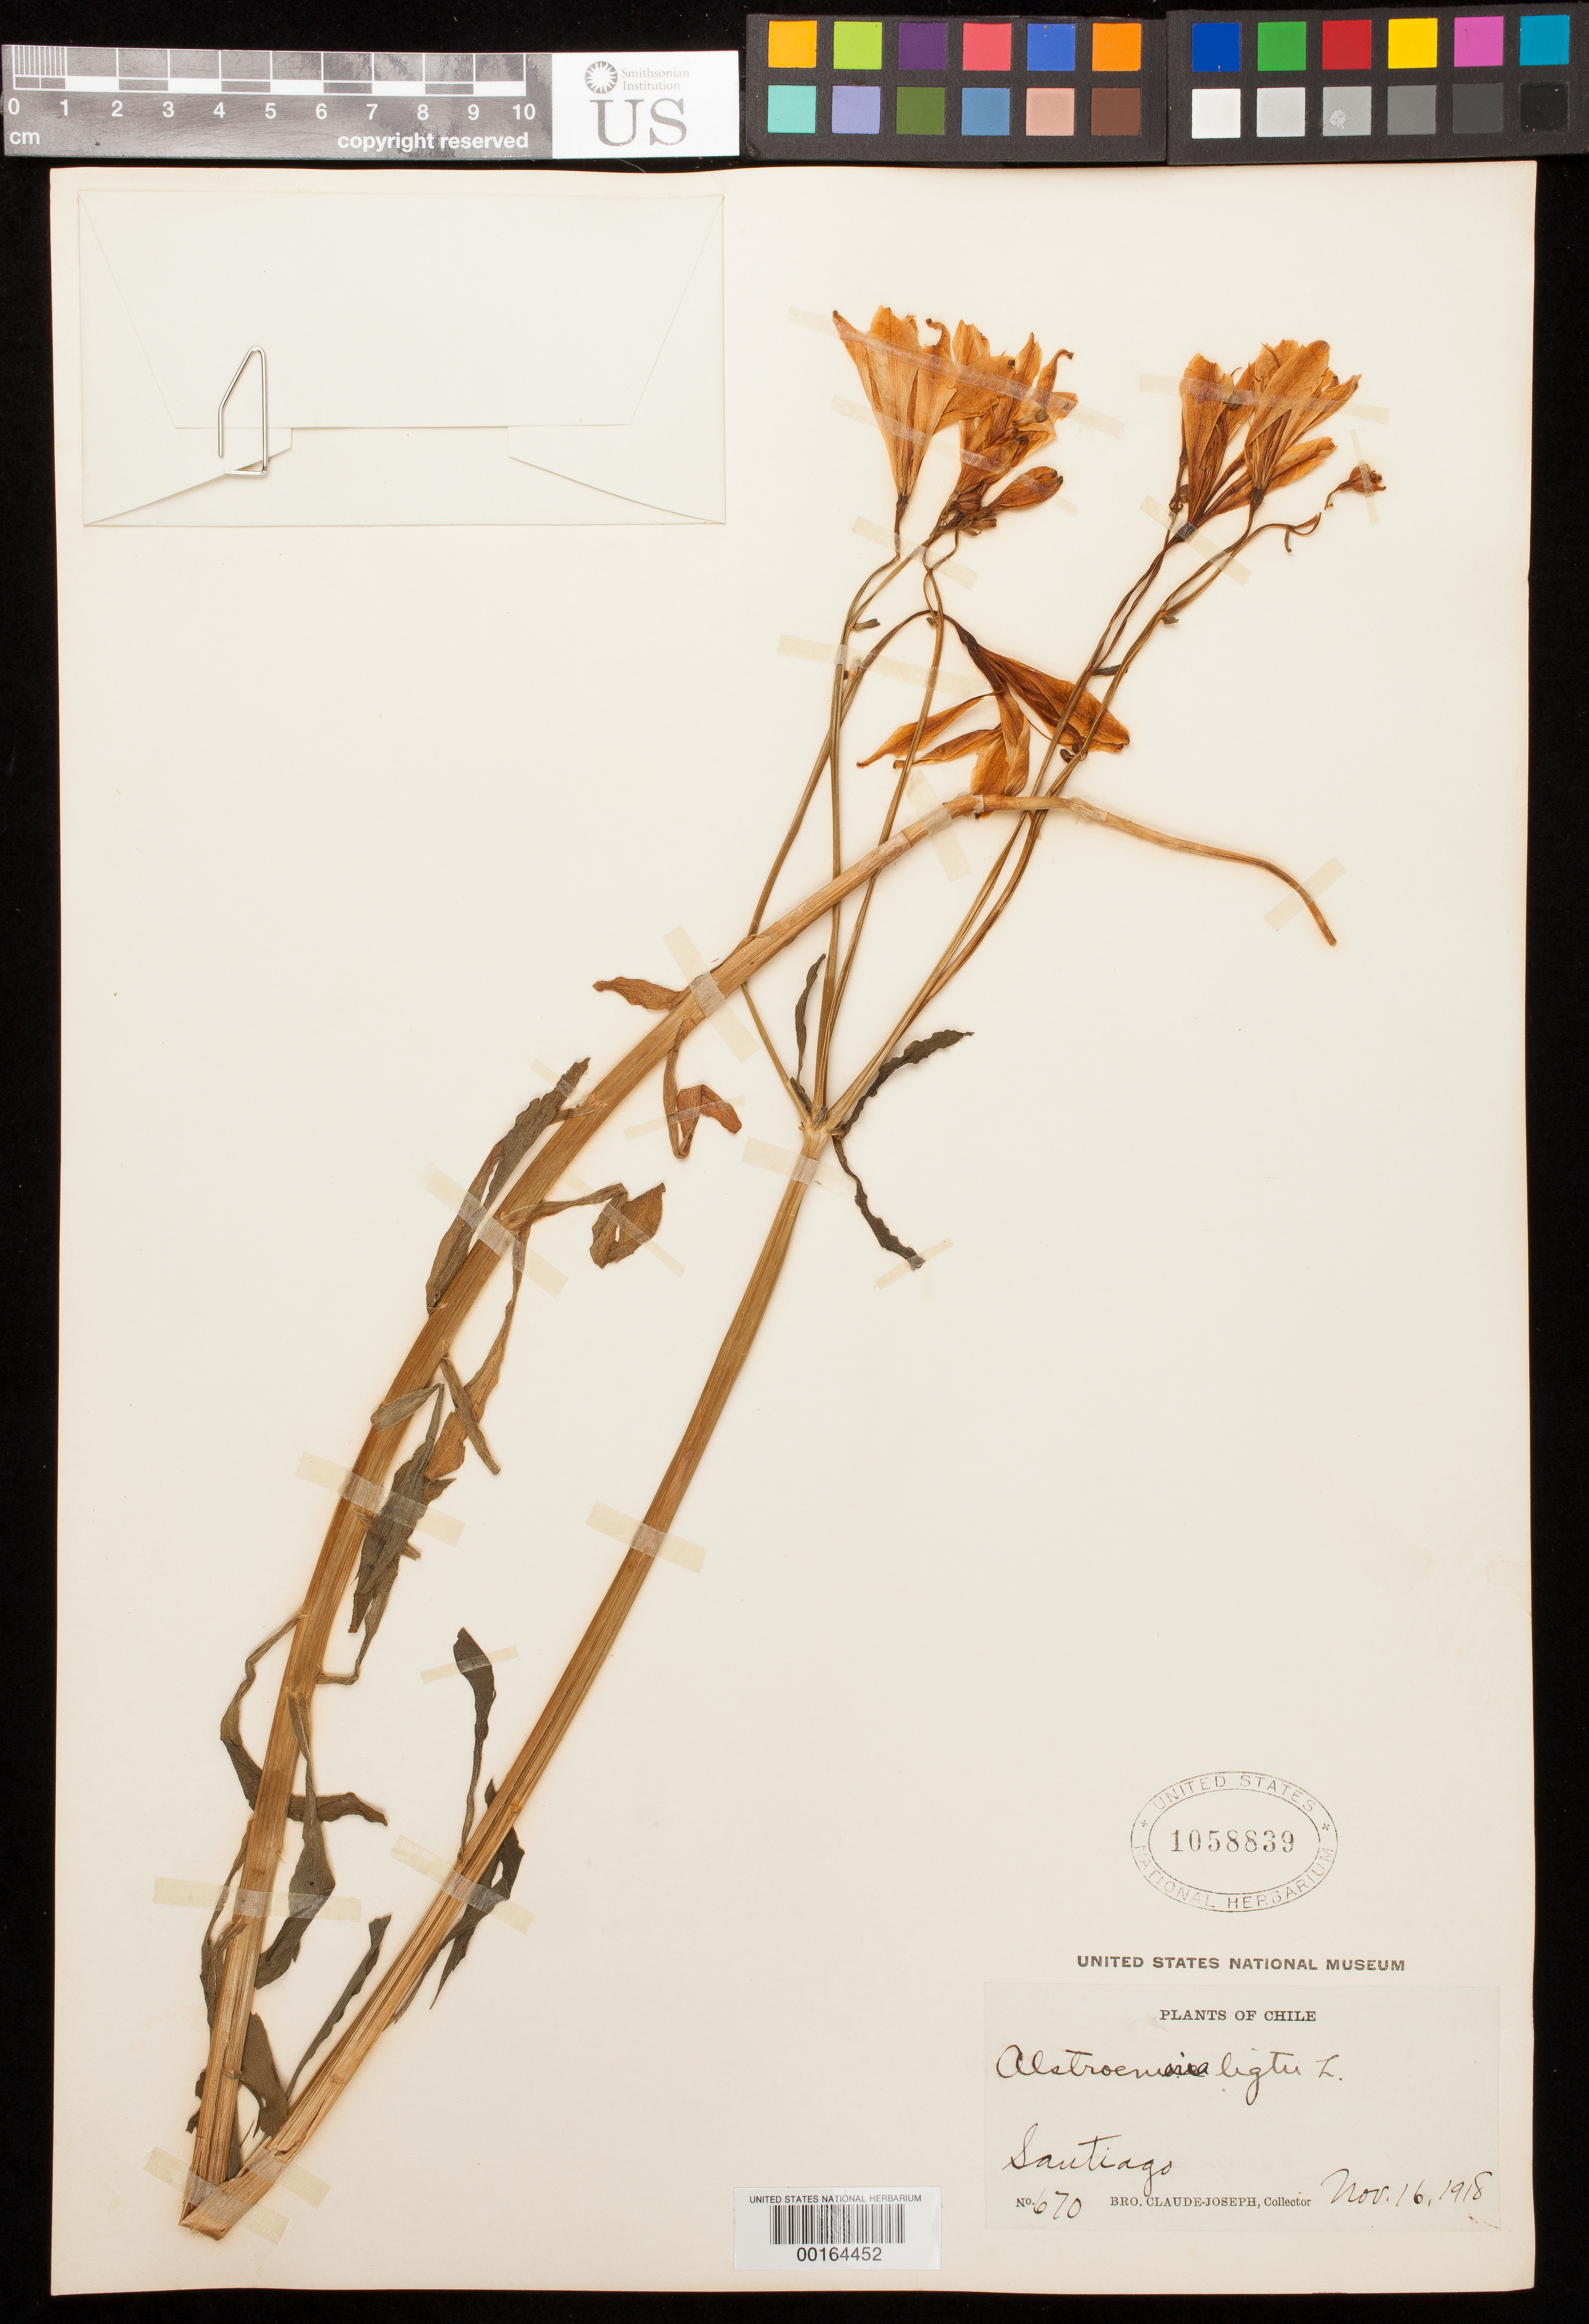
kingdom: Plantae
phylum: Tracheophyta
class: Liliopsida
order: Liliales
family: Alstroemeriaceae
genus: Alstroemeria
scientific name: Alstroemeria ligtu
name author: L.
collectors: Bro. Claude-Joseph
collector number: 670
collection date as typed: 16 Nov 1918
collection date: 1918-11-16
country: Chile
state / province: Región Metropolitana (RM)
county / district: Santiago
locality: Santiago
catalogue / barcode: US 1058839